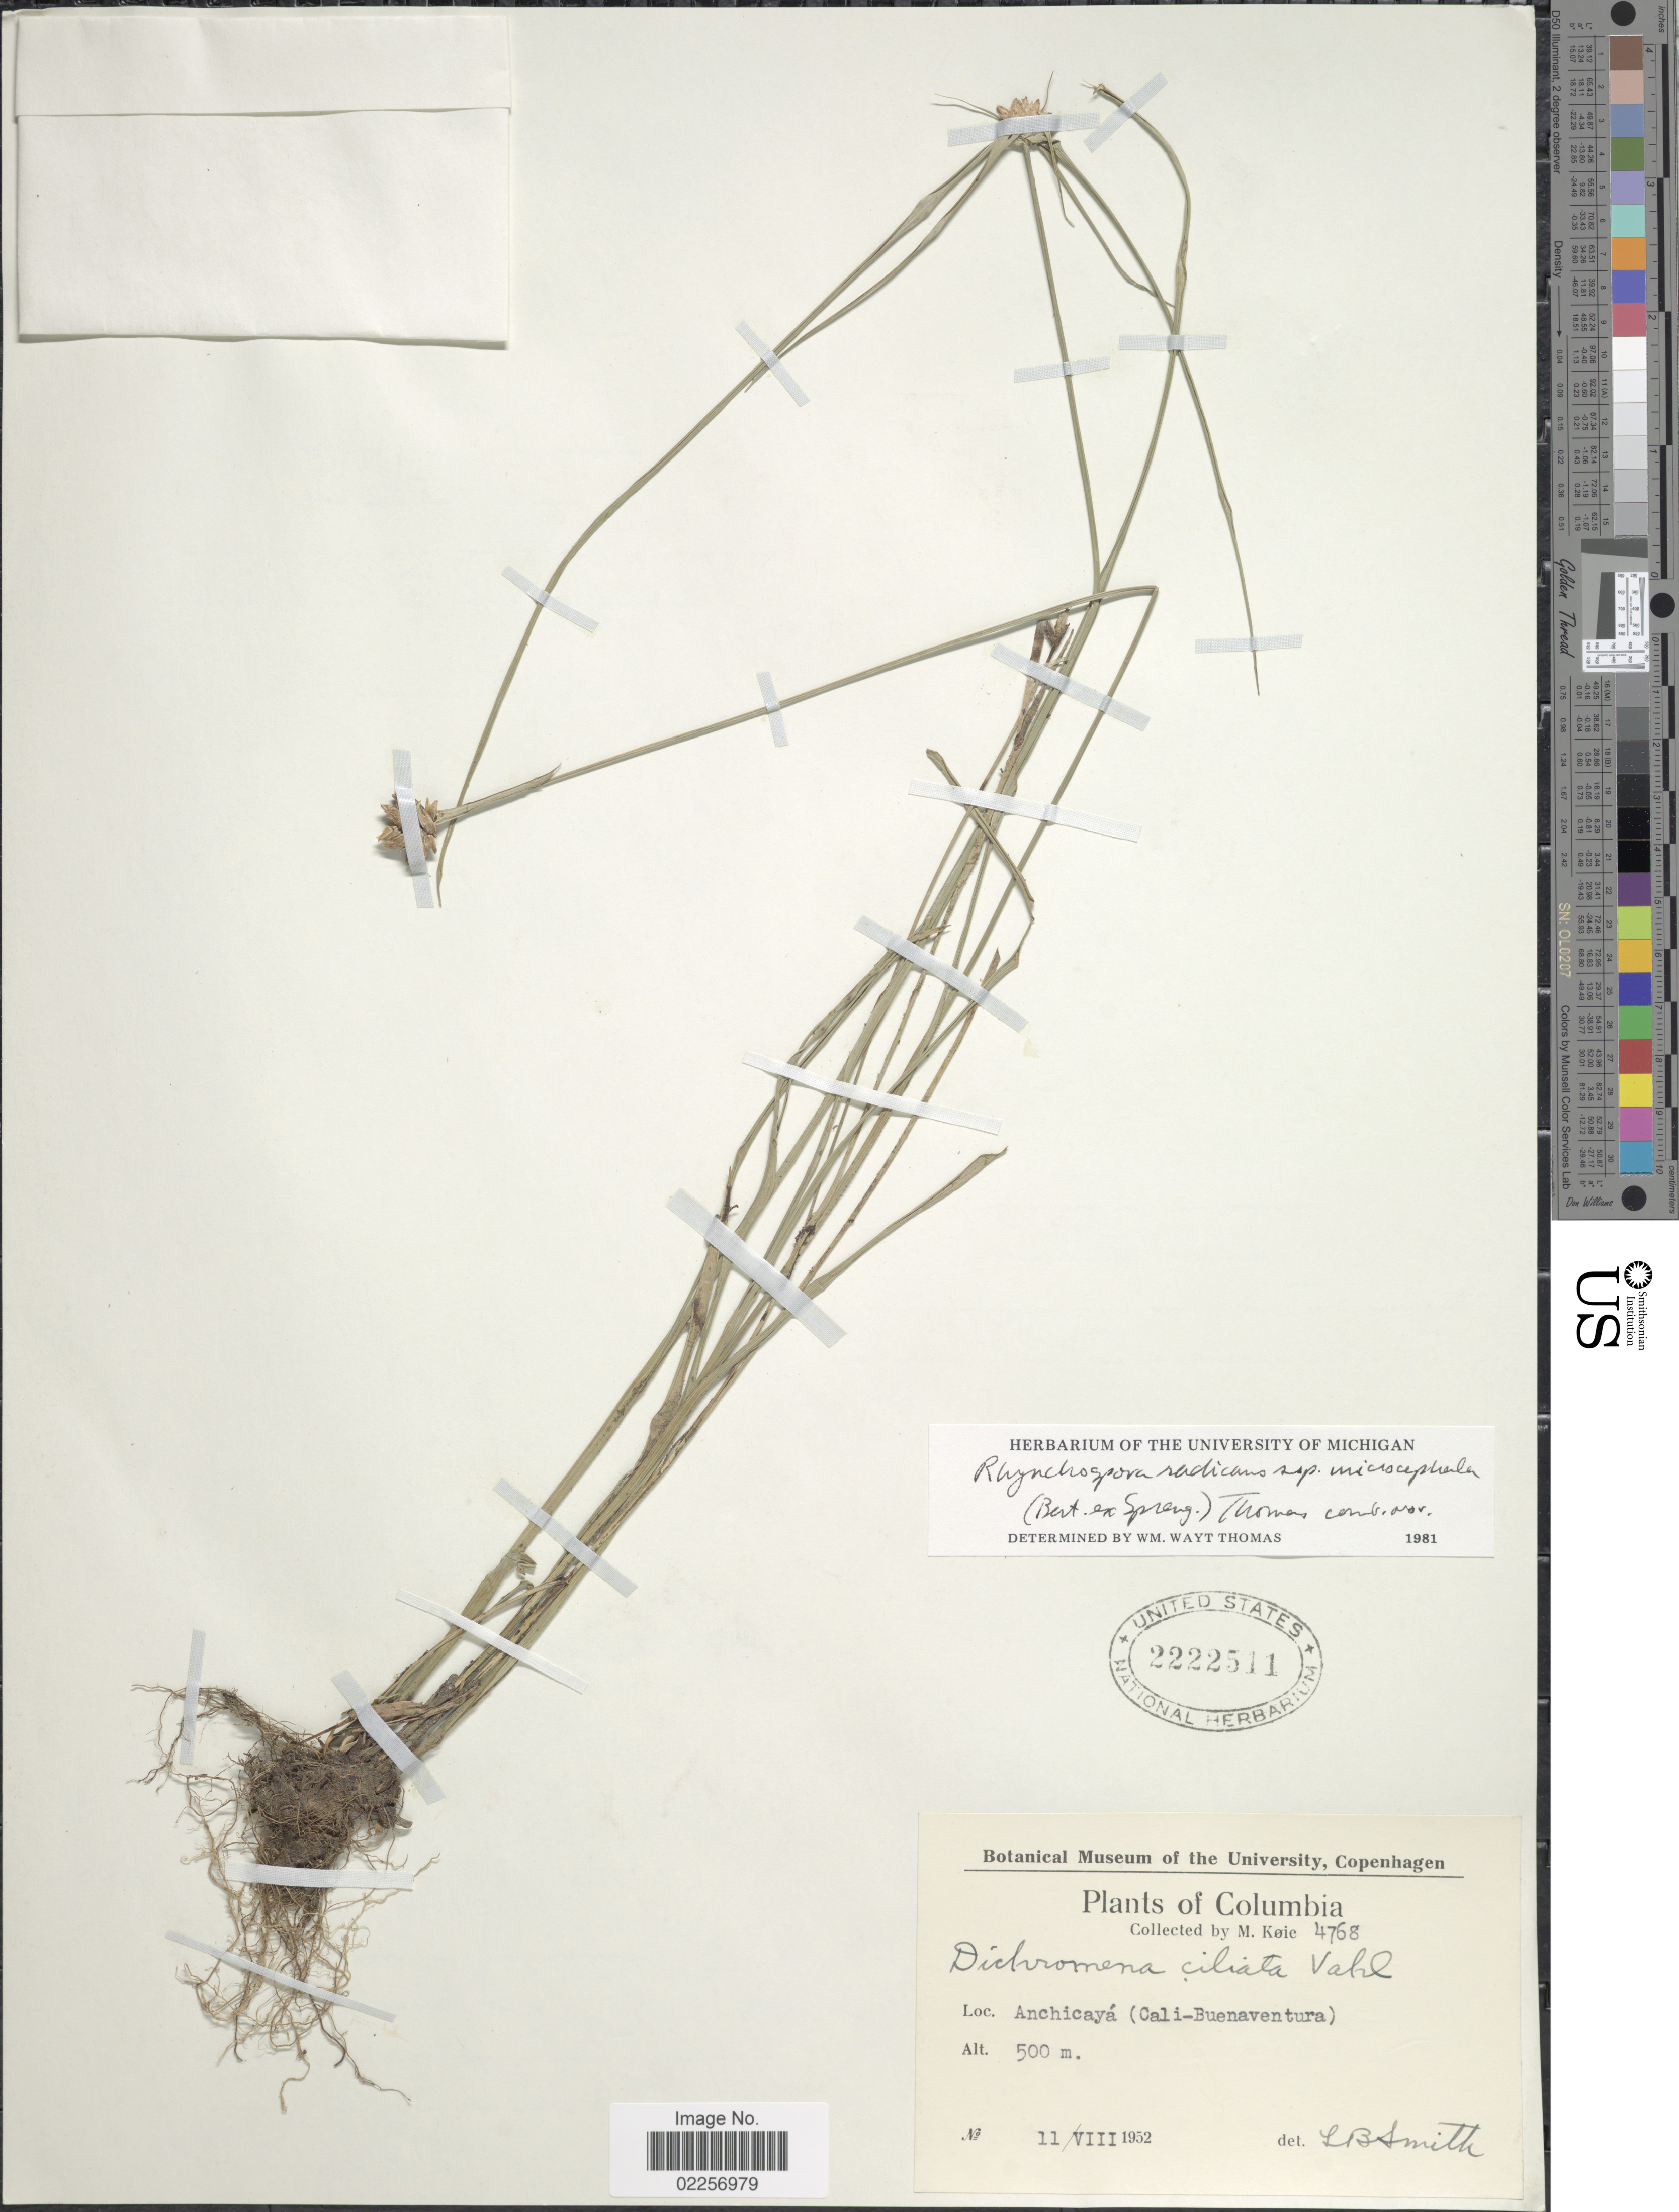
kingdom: Plantae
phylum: Tracheophyta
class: Liliopsida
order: Poales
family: Cyperaceae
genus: Rhynchospora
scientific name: Rhynchospora radicans subsp. microcephala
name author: (Bertero ex Spreng.) W.W. Thomas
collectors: M. Köie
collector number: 4768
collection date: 1952-08-11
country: Colombia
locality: Anchicaya (Cali-Buenaventura)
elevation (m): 500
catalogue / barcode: US 2222511